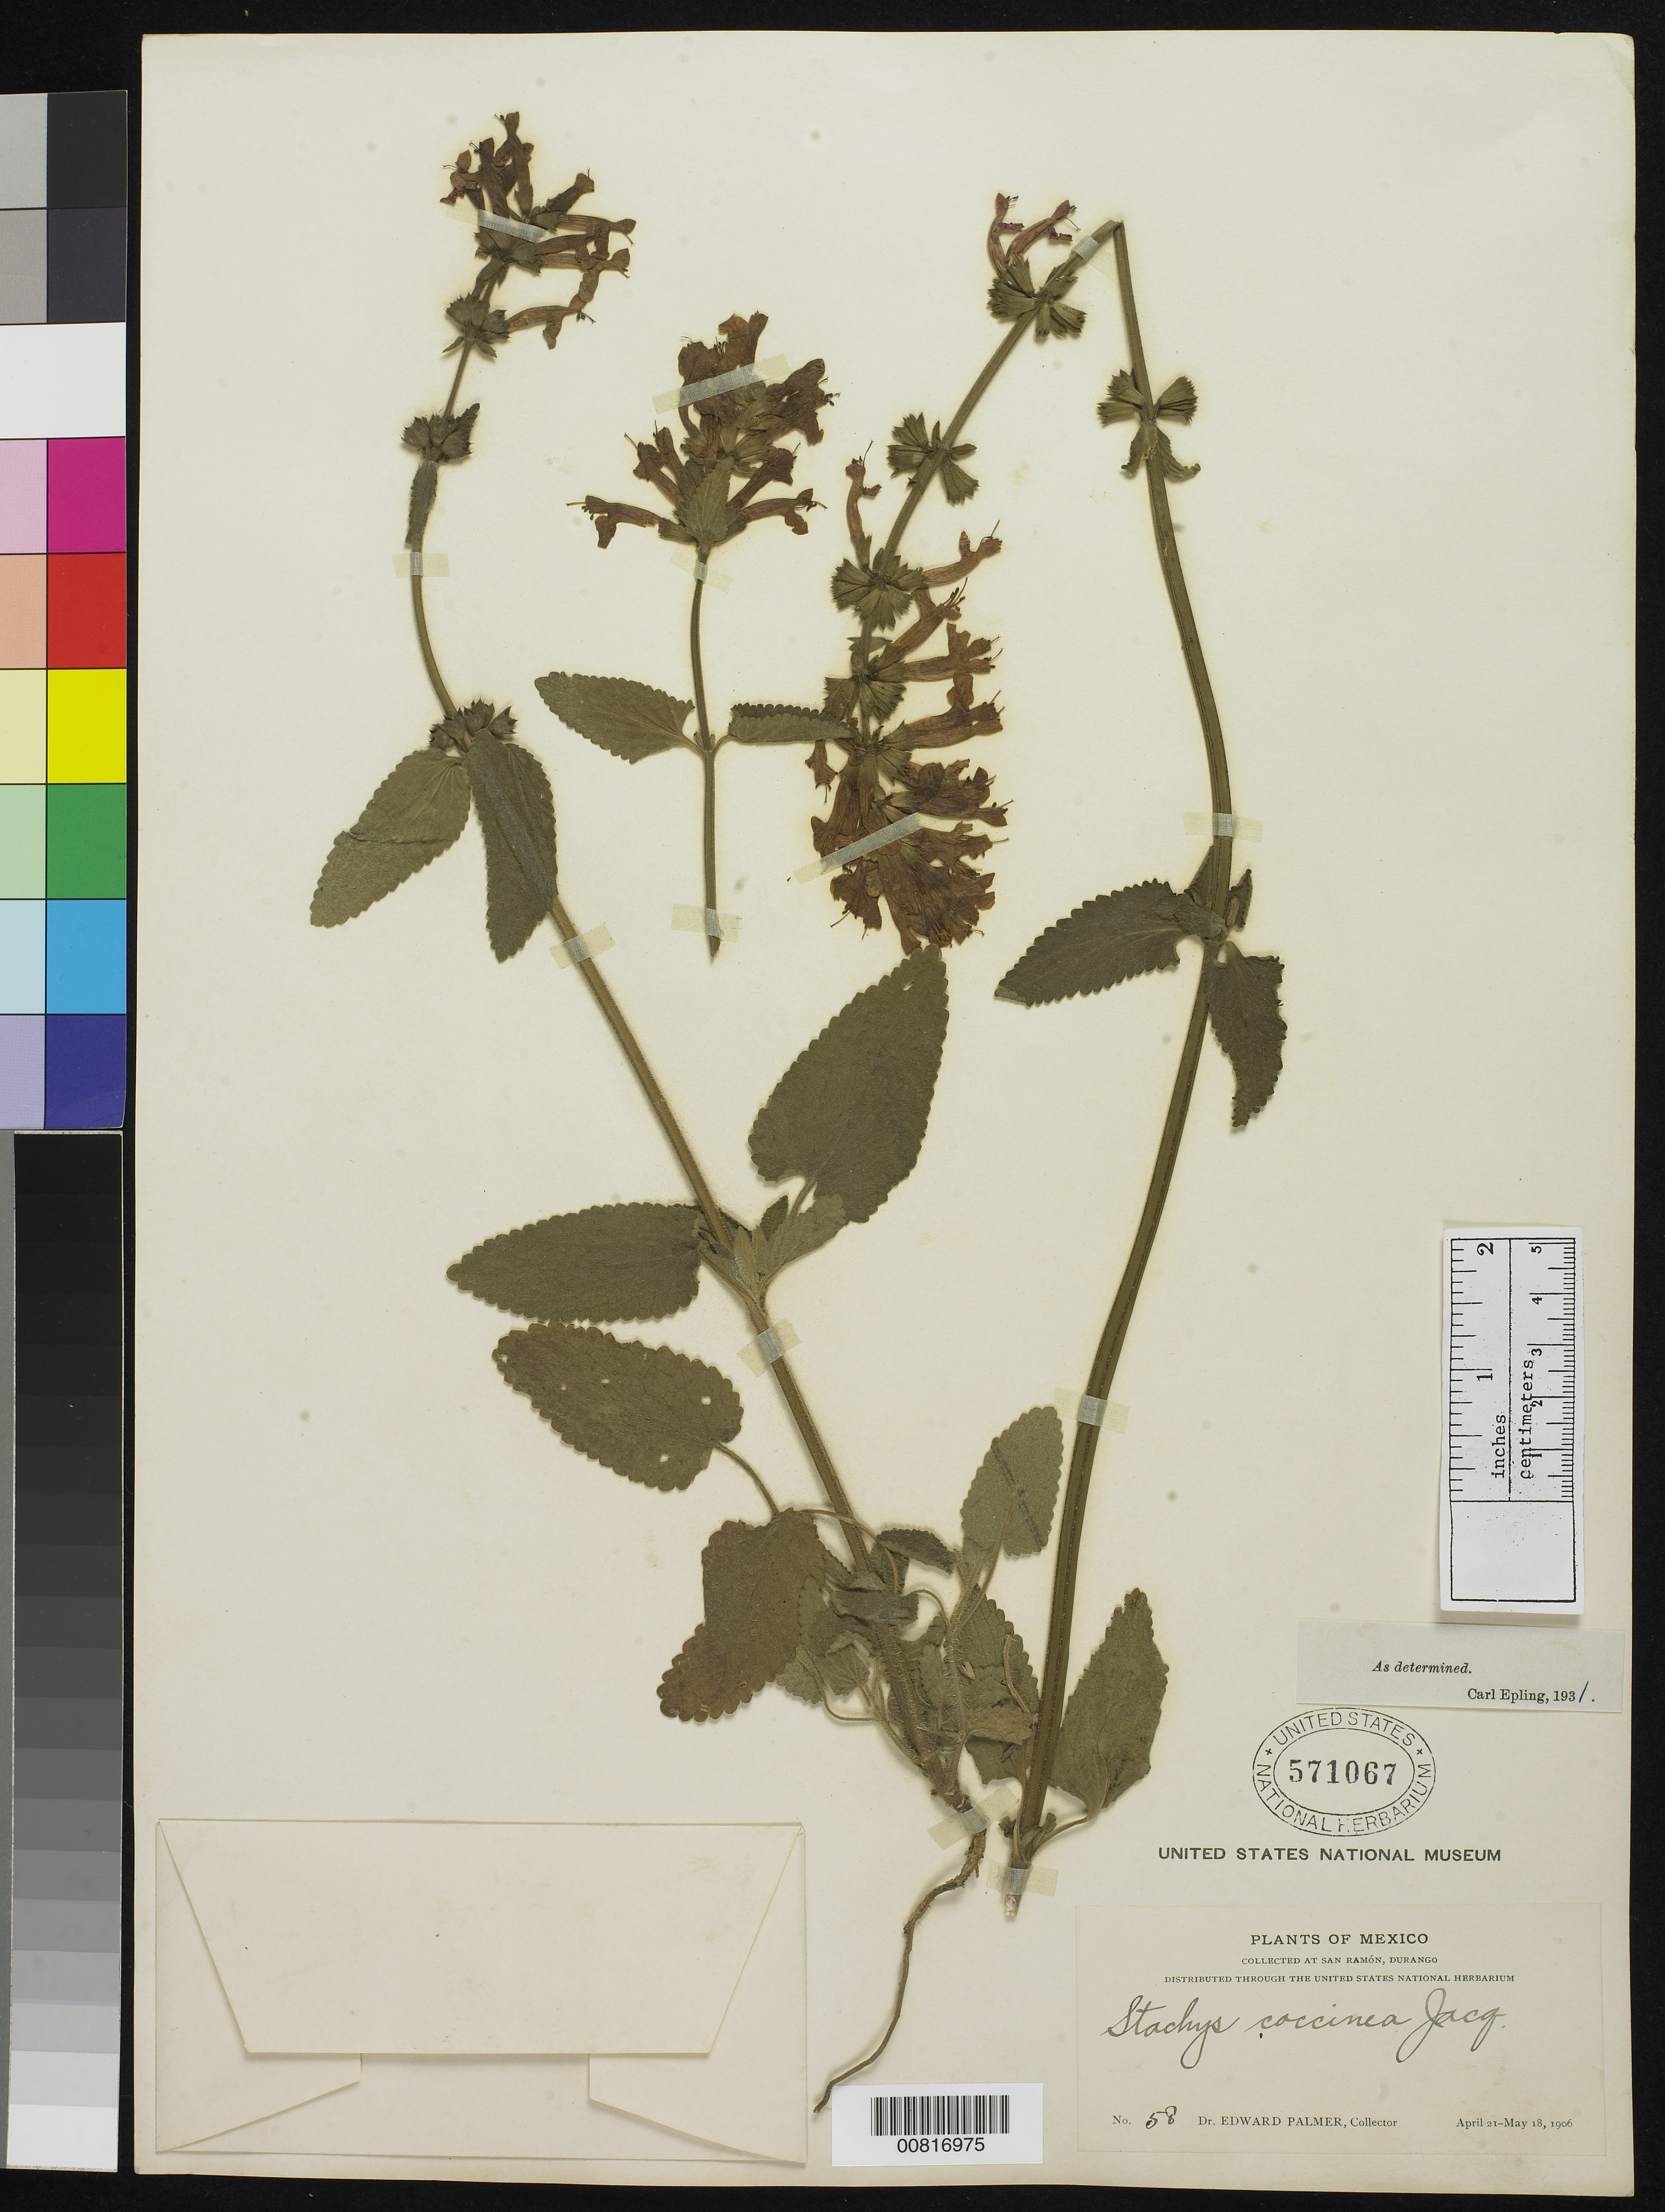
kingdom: Plantae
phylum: Tracheophyta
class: Magnoliopsida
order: Lamiales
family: Lamiaceae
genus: Stachys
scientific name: Stachys coccinea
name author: Ortega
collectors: E. Palmer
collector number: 58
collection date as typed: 21 Apr 1906 to 18 May 1906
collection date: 1906-04-21/1906-05-18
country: Mexico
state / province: Durango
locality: San Ramón, Durango.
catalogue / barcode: US 571067